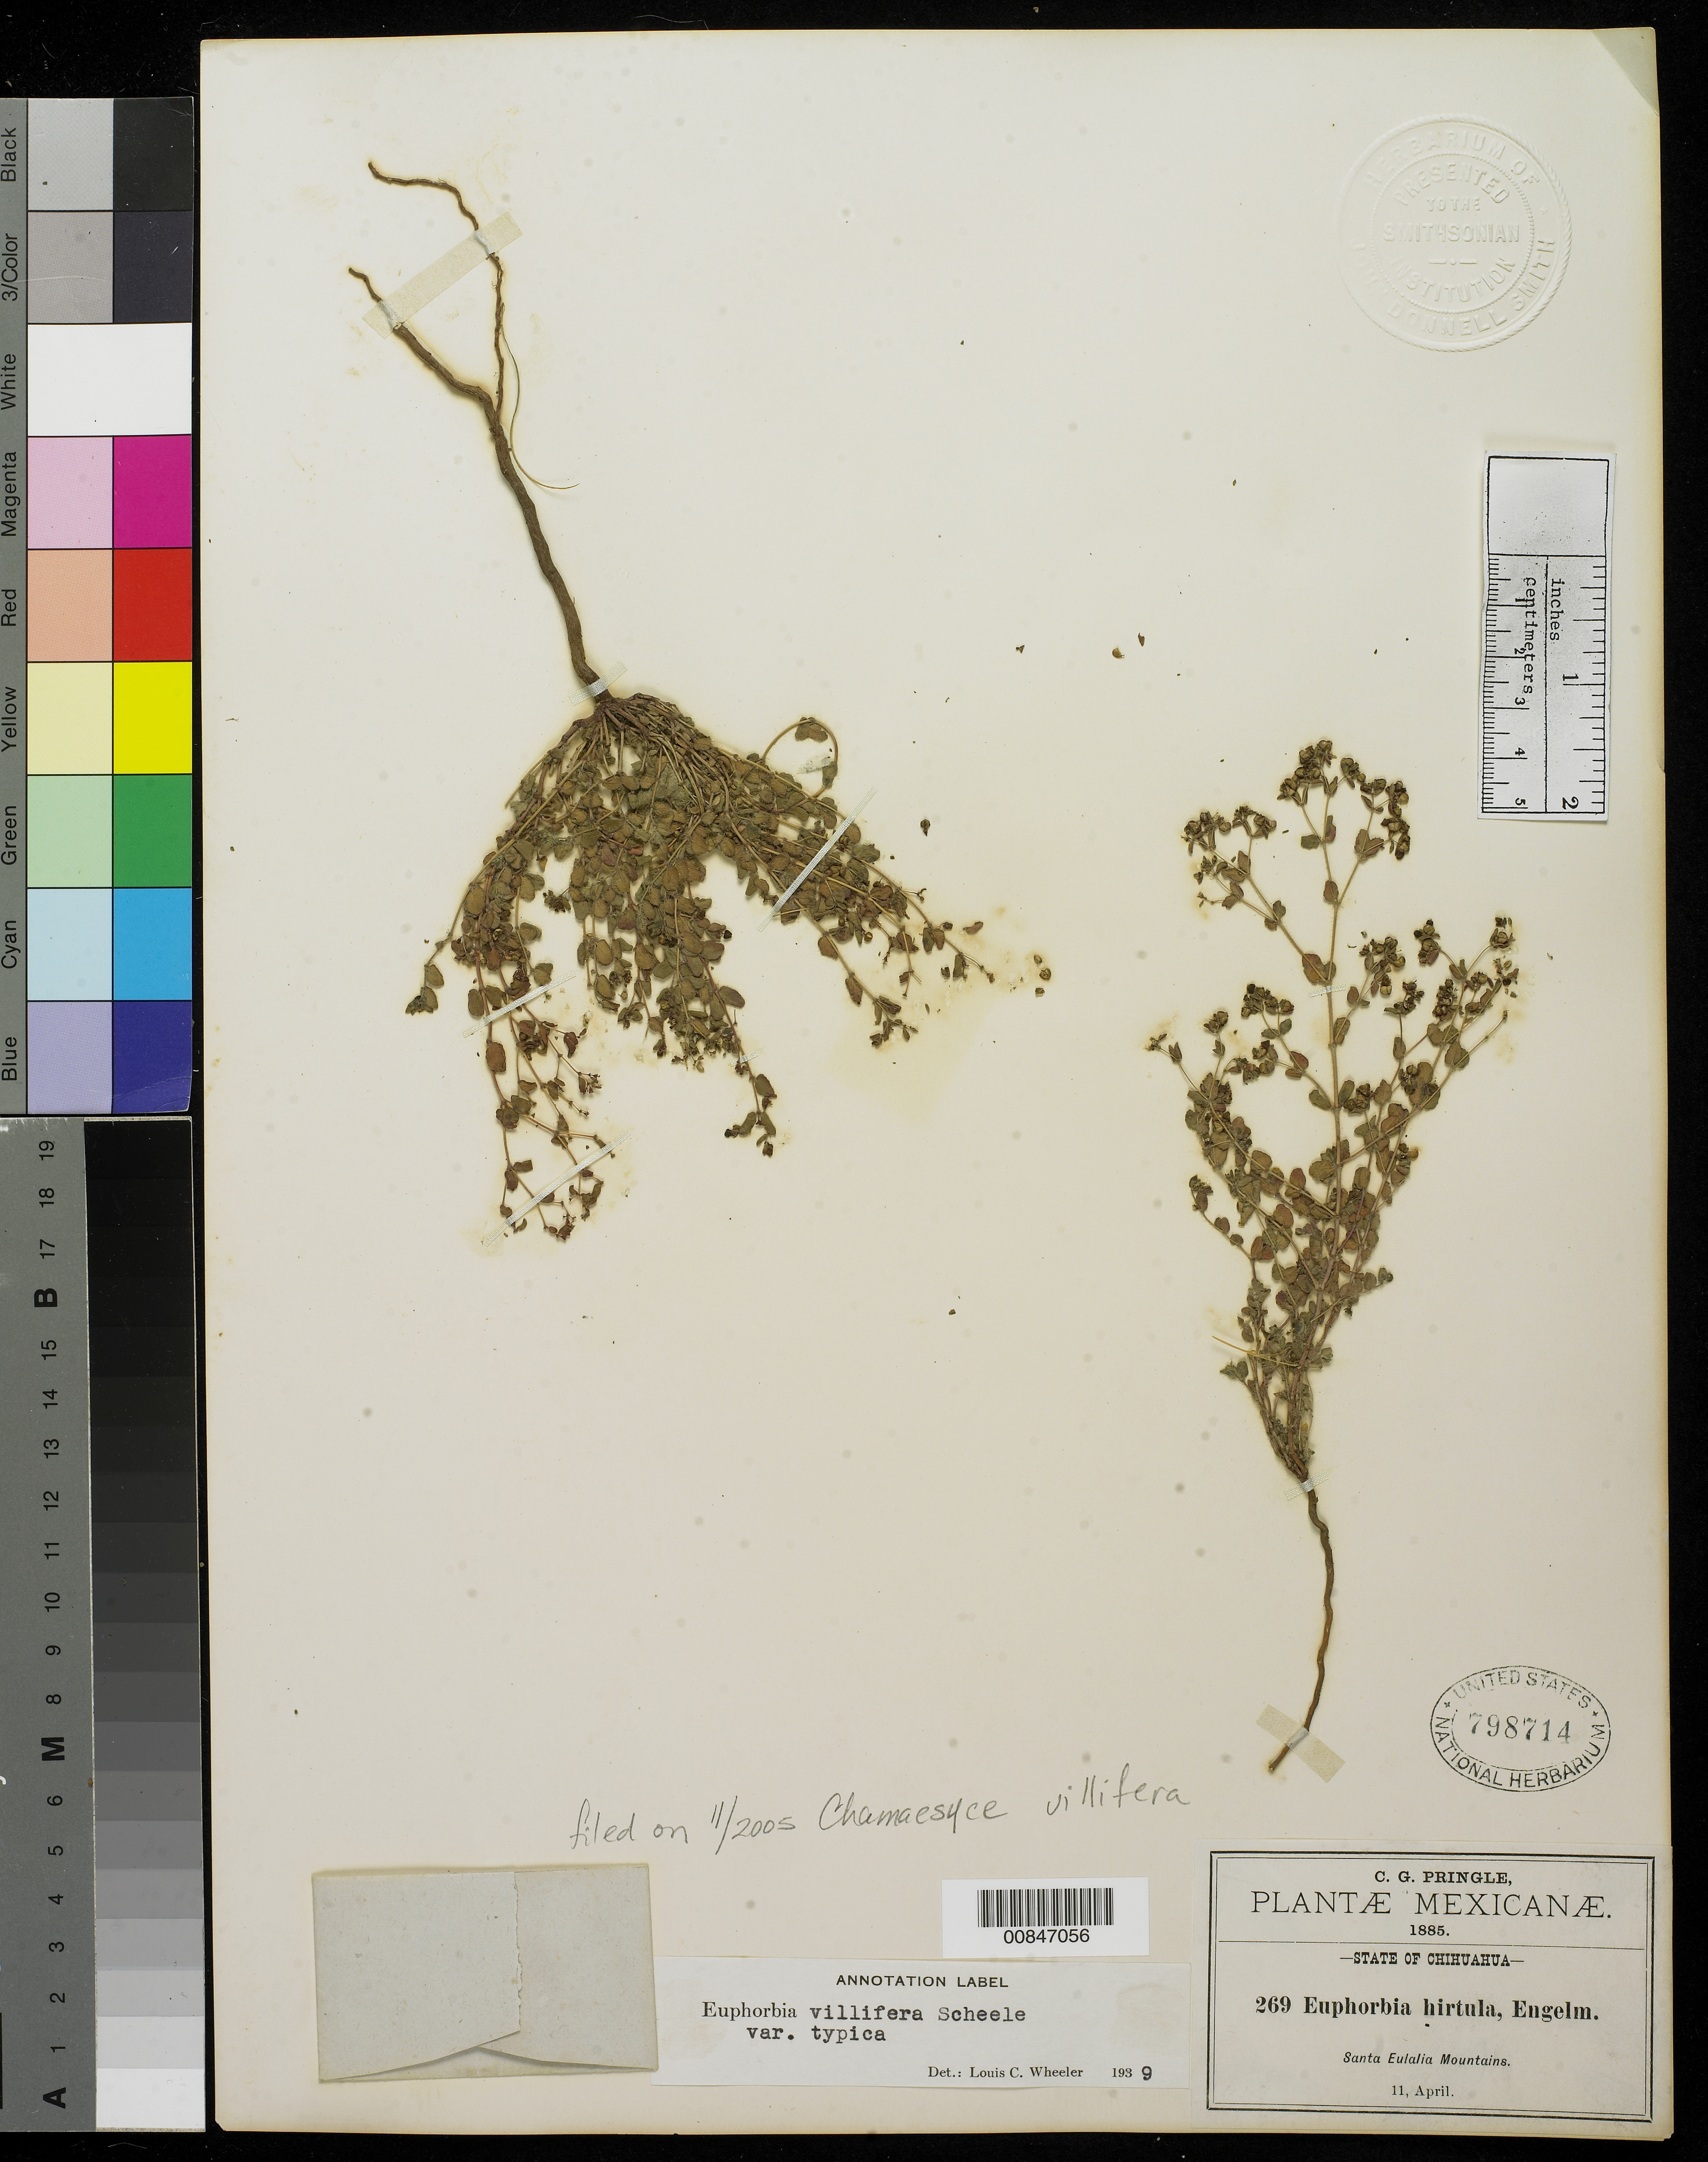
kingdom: Plantae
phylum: Tracheophyta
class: Magnoliopsida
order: Malpighiales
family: Euphorbiaceae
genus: Euphorbia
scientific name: Euphorbia villifera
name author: Scheele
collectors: C. G. Pringle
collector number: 269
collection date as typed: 11 Apr 1885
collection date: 1885-04-11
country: Mexico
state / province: Chihuahua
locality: Santa Eulalia Mountains.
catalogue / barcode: US 798714